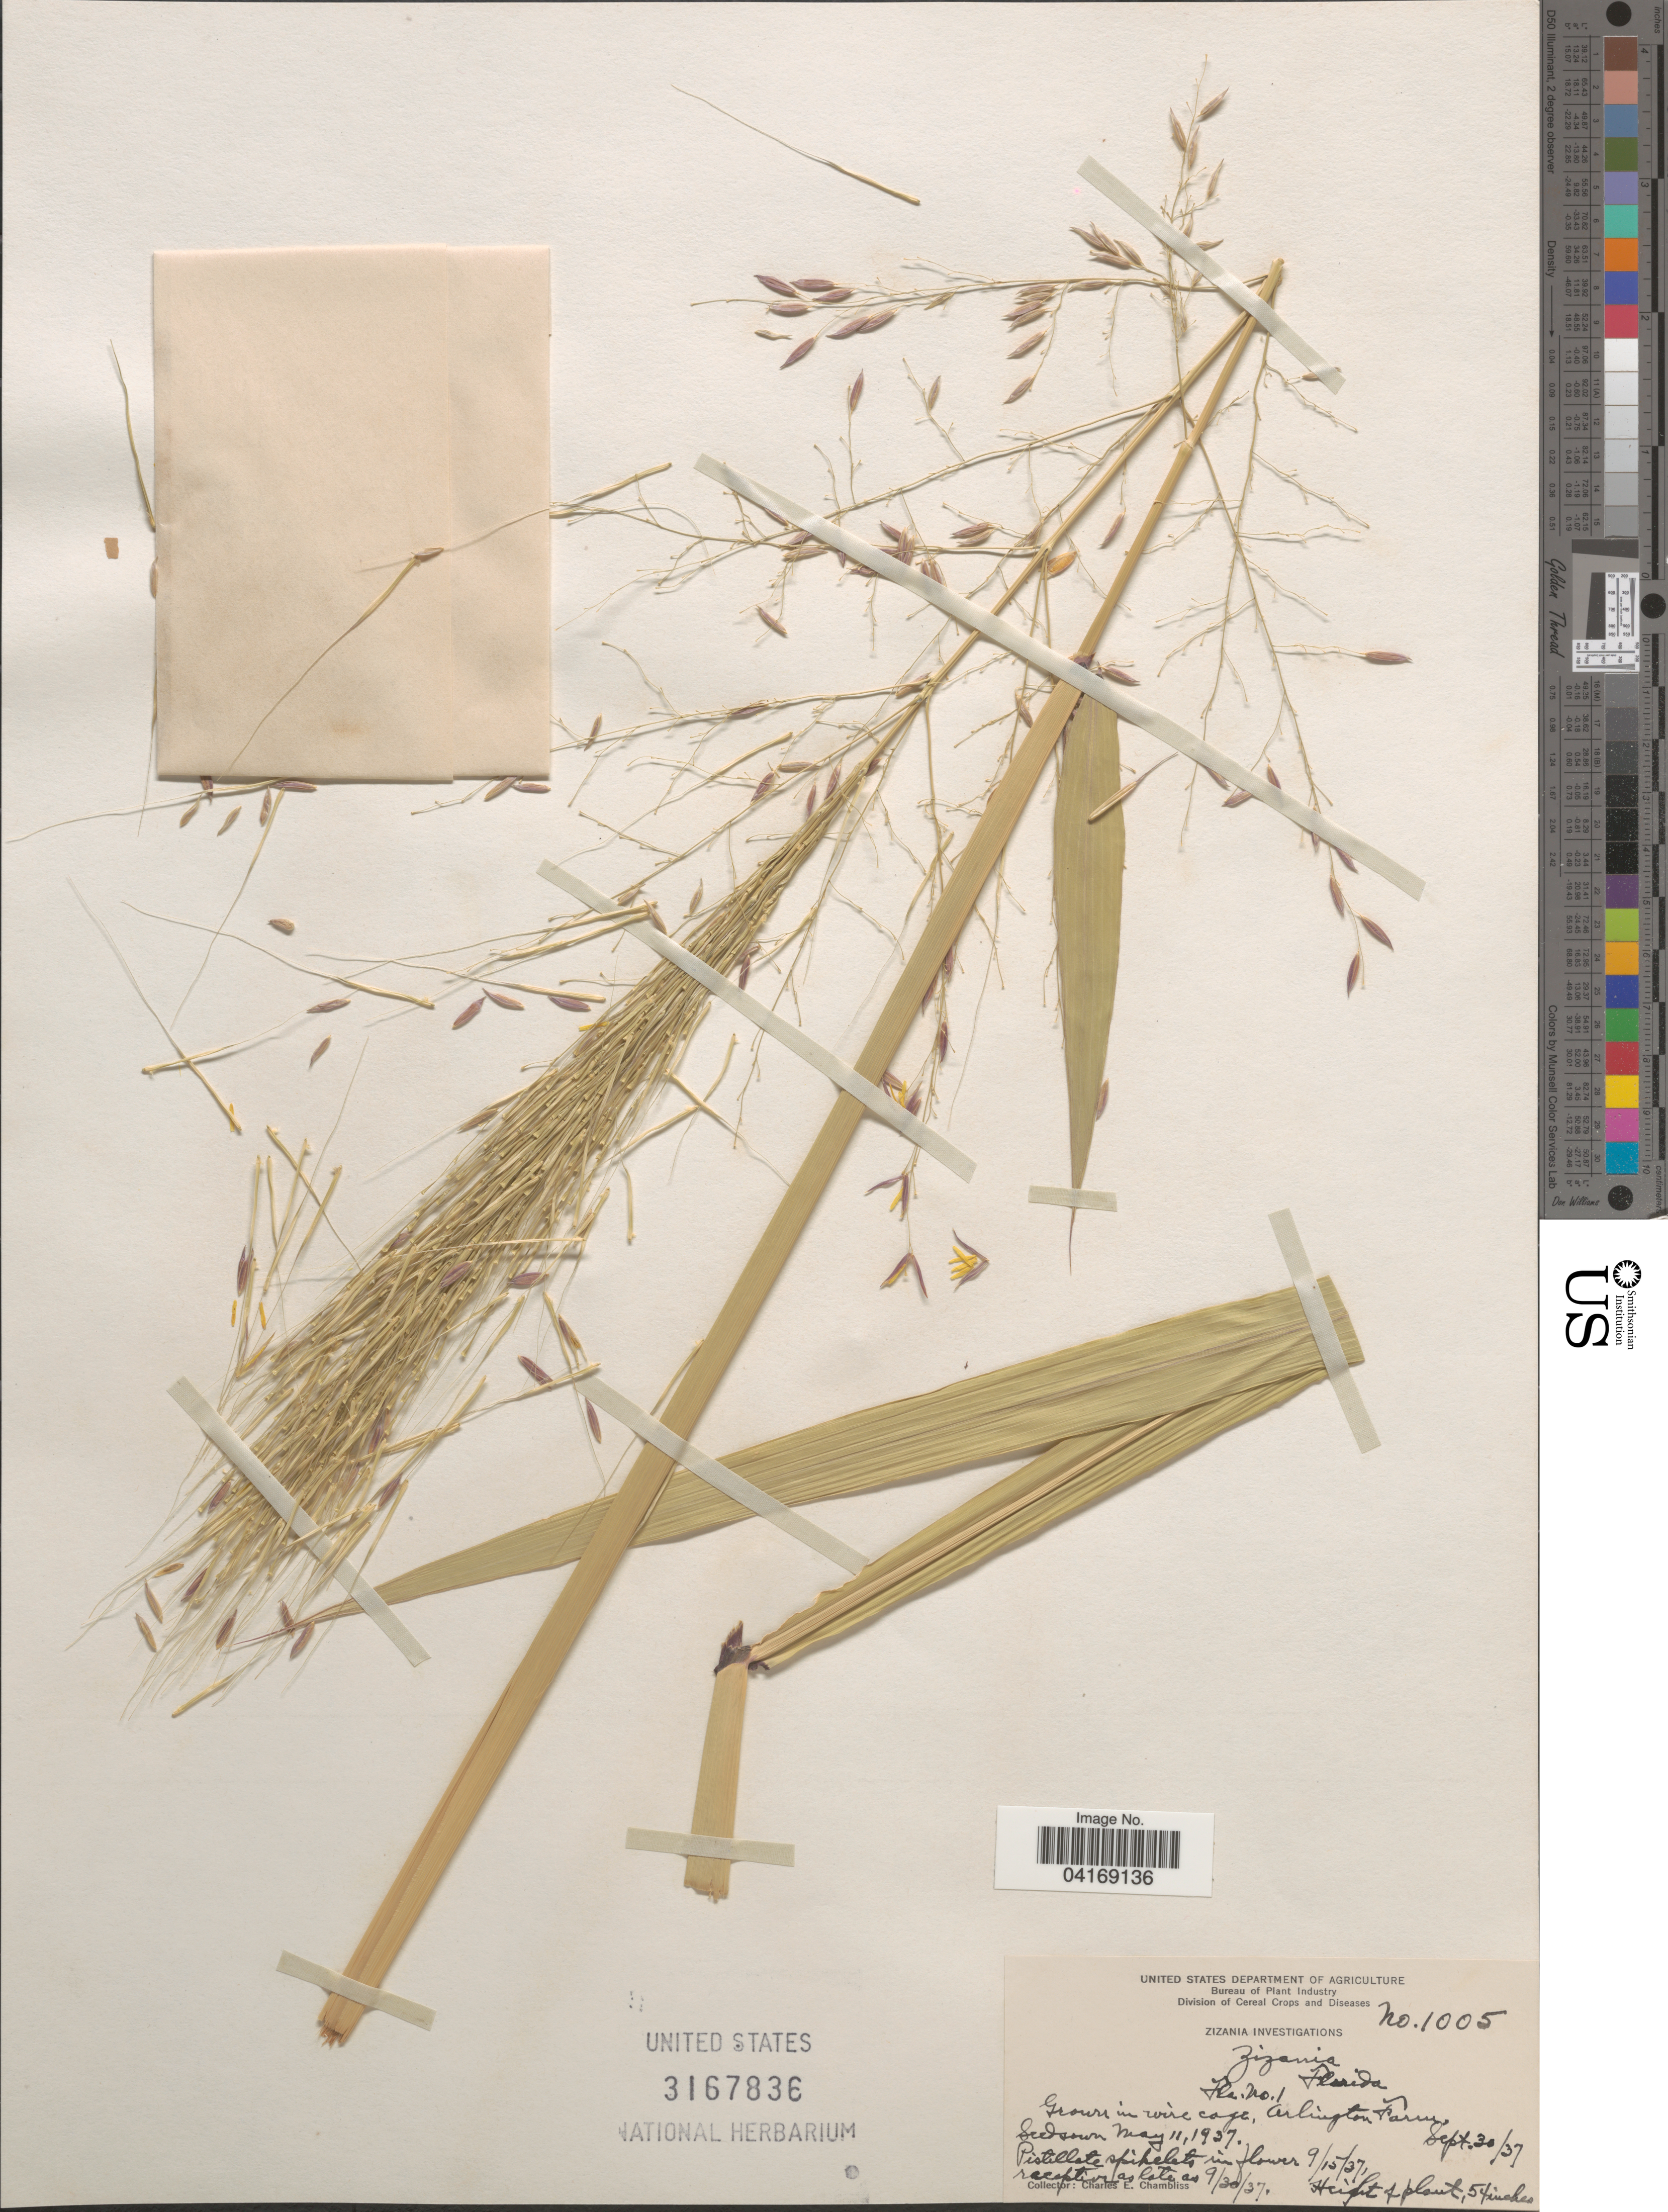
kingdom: Plantae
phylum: Tracheophyta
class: Liliopsida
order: Poales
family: Poaceae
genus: Zizania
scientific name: Zizania sp.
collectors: C. Chambliss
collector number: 1005/1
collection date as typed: Transcribed d/m/y: 30/9/37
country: United States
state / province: Florida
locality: Arlington Farm.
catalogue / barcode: US 3167836